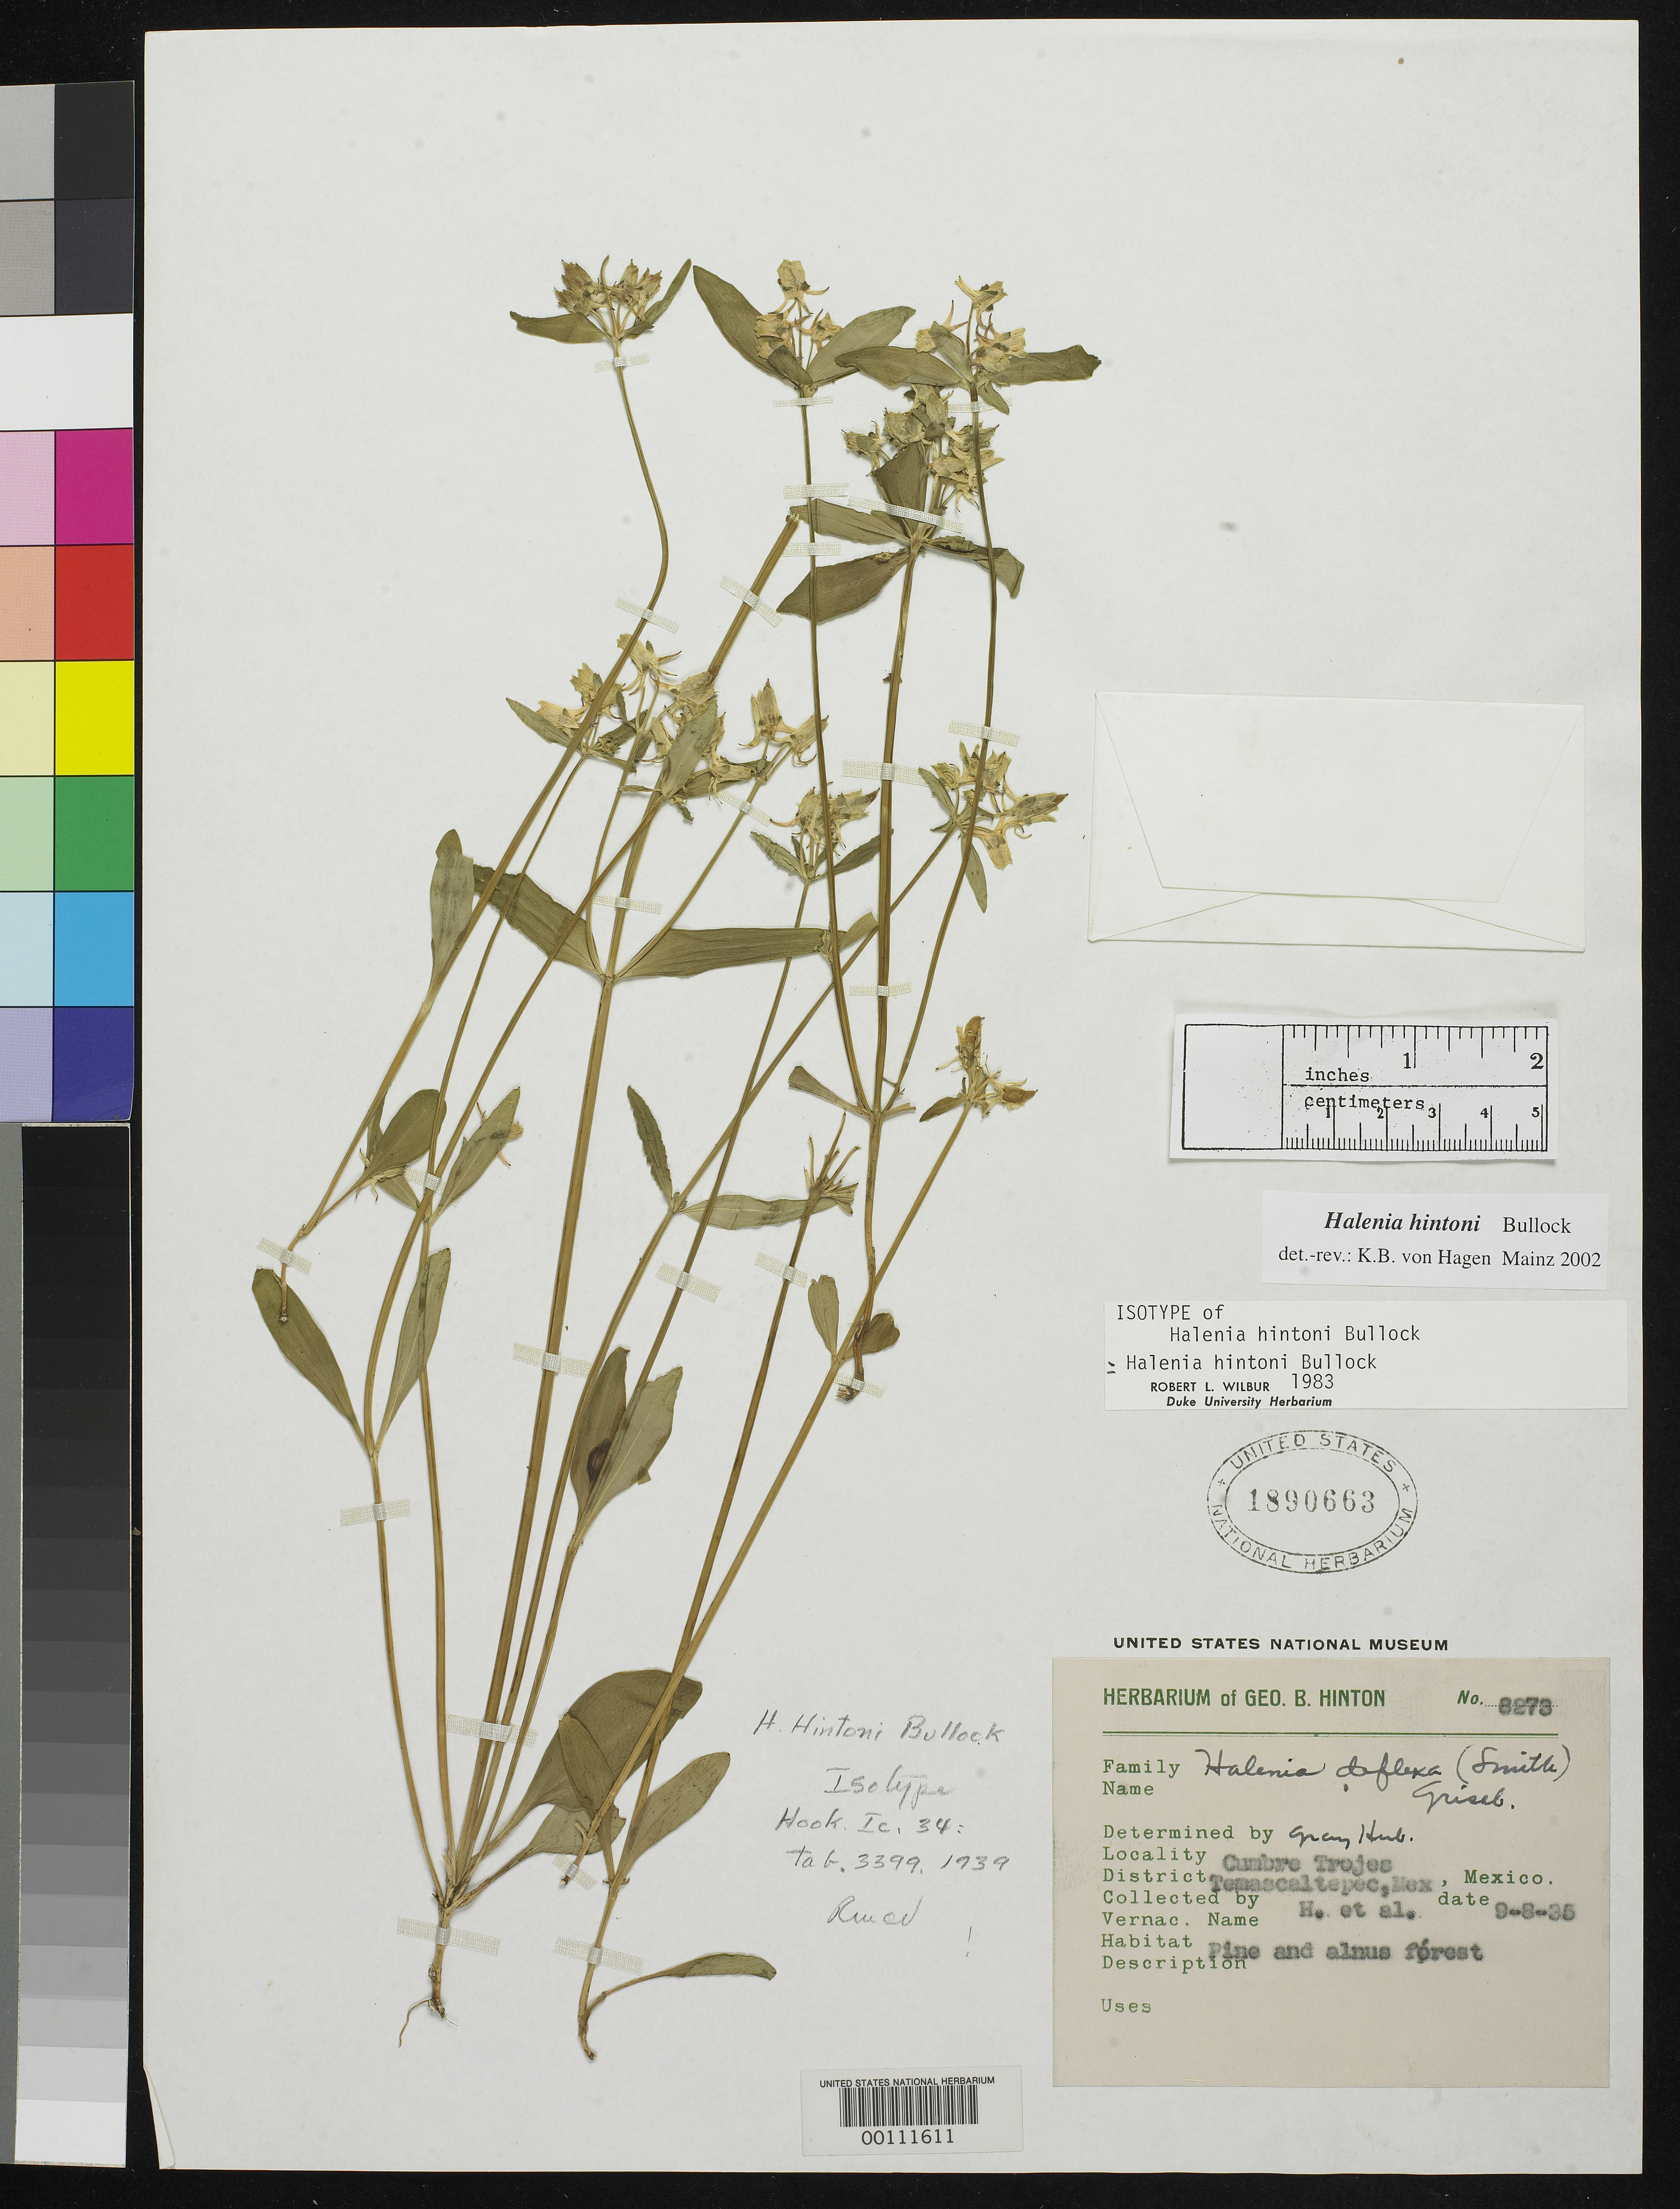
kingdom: Plantae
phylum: Tracheophyta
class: Magnoliopsida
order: Gentianales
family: Gentianaceae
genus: Halenia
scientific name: Halenia hintonii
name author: Bullock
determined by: Hagen, K. B. von, (MJG)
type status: Isotype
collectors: G. B. Hinton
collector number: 8273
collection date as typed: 9-8-35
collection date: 1935-09-08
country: Mexico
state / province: México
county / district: Temascaltepec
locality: Cumbre Trojes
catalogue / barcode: US 1890663